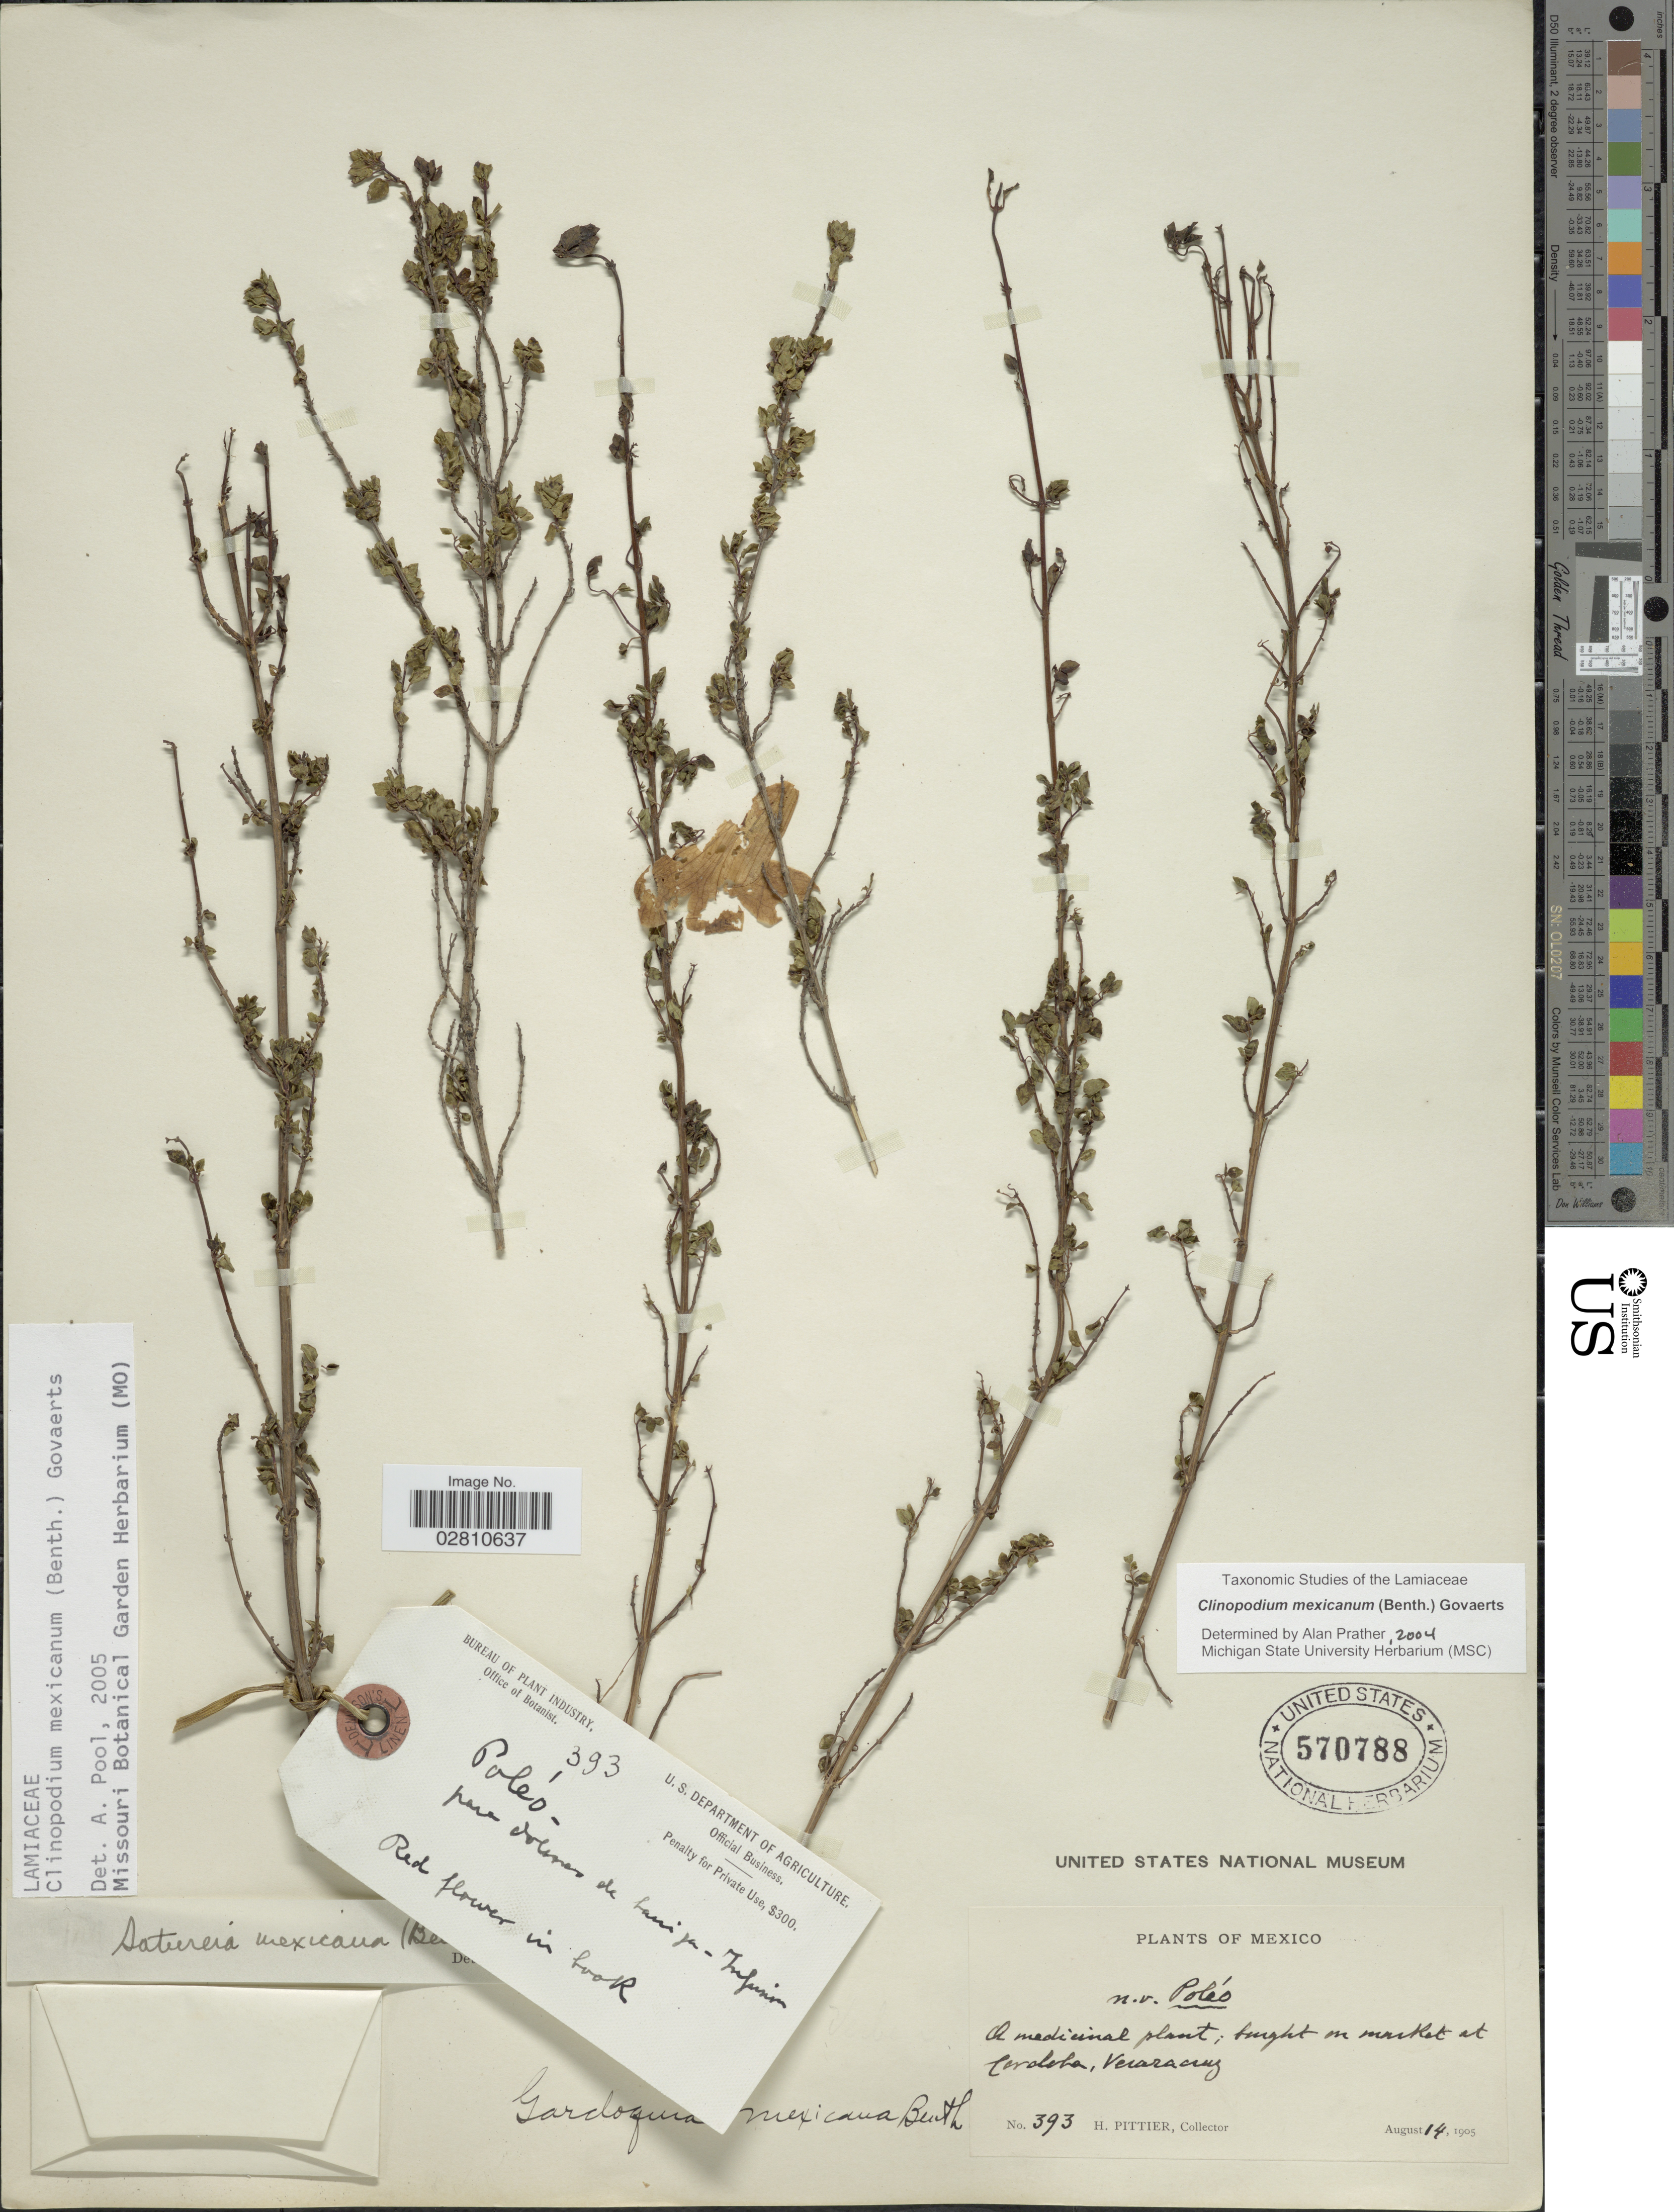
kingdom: Plantae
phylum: Tracheophyta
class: Magnoliopsida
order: Lamiales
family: Lamiaceae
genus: Clinopodium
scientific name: Clinopodium mexicanum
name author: (Benth.) Govaerts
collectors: H. F. Pittier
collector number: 393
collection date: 1905-08-14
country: Mexico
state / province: Veracruz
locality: Cordoba, Veracruz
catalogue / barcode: US 570788